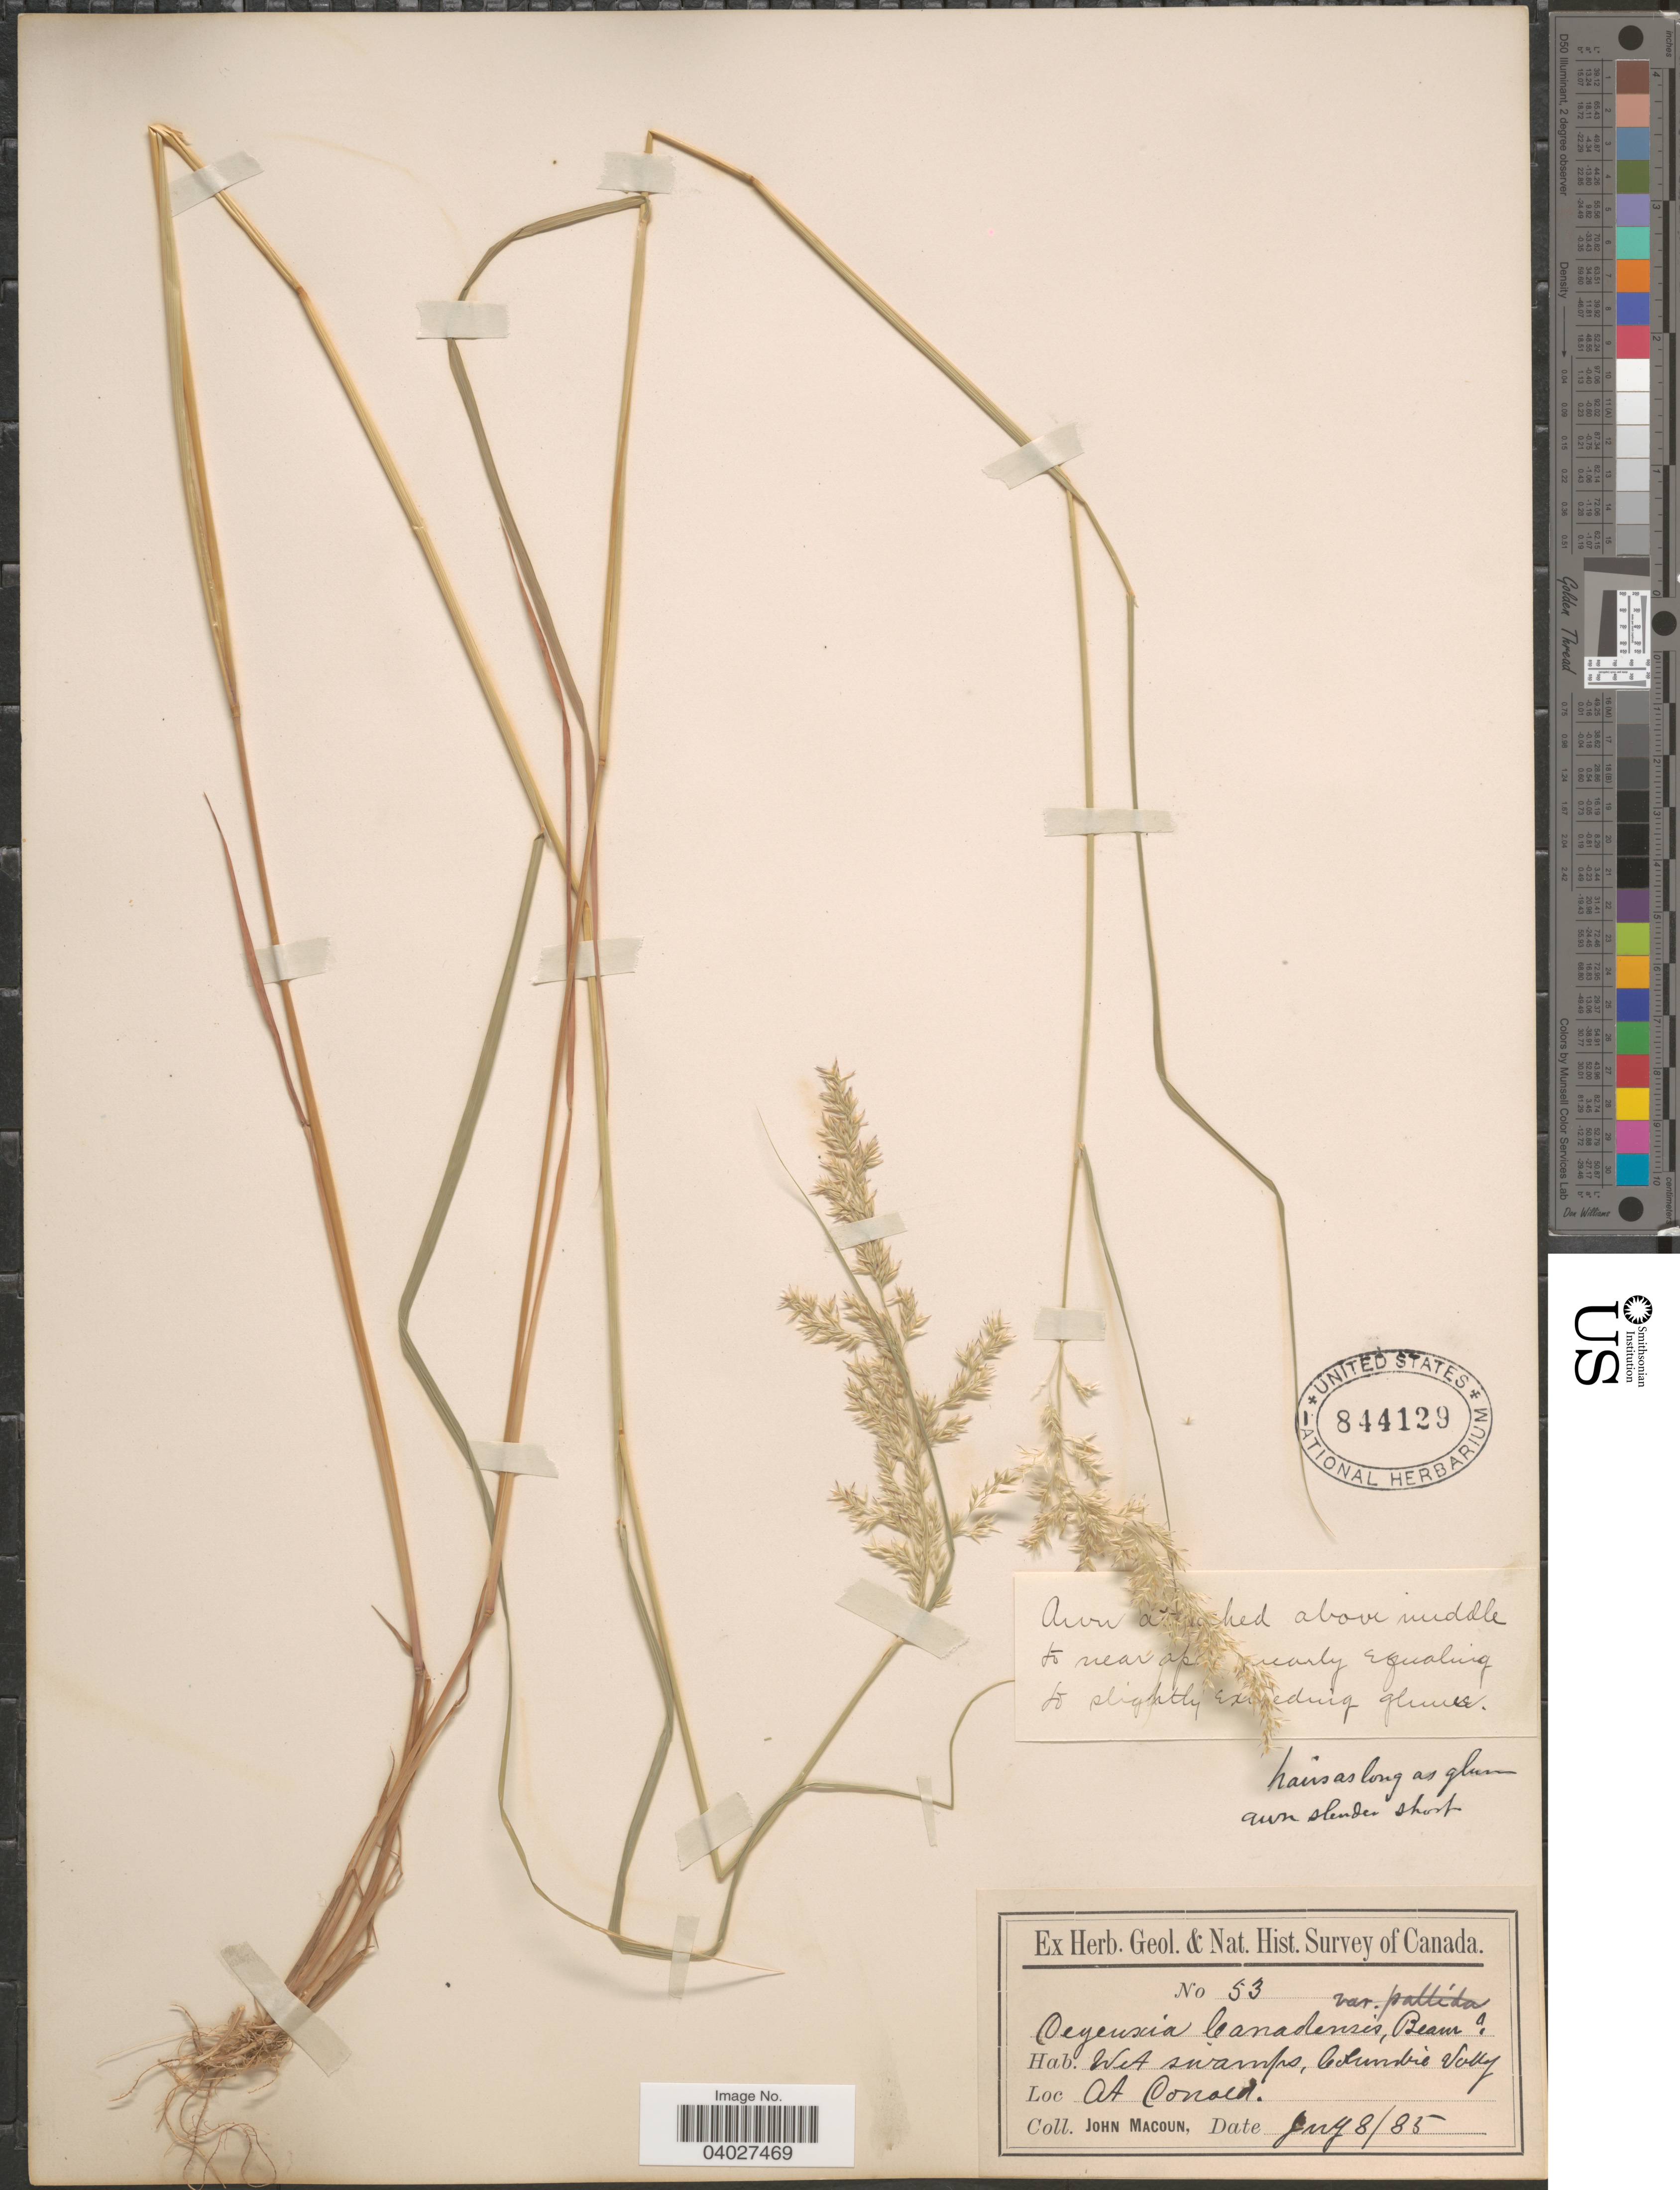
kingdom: Plantae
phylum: Tracheophyta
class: Liliopsida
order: Poales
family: Poaceae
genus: Calamagrostis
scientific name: Calamagrostis canadensis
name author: (Michx.) P. Beauv.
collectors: J. Macoun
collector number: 53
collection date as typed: Transcribed d/m/y: 8/6/85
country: Canada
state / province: British Columbia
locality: Wet swamps, Columbie Valley, At Conald.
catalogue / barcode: US 844129